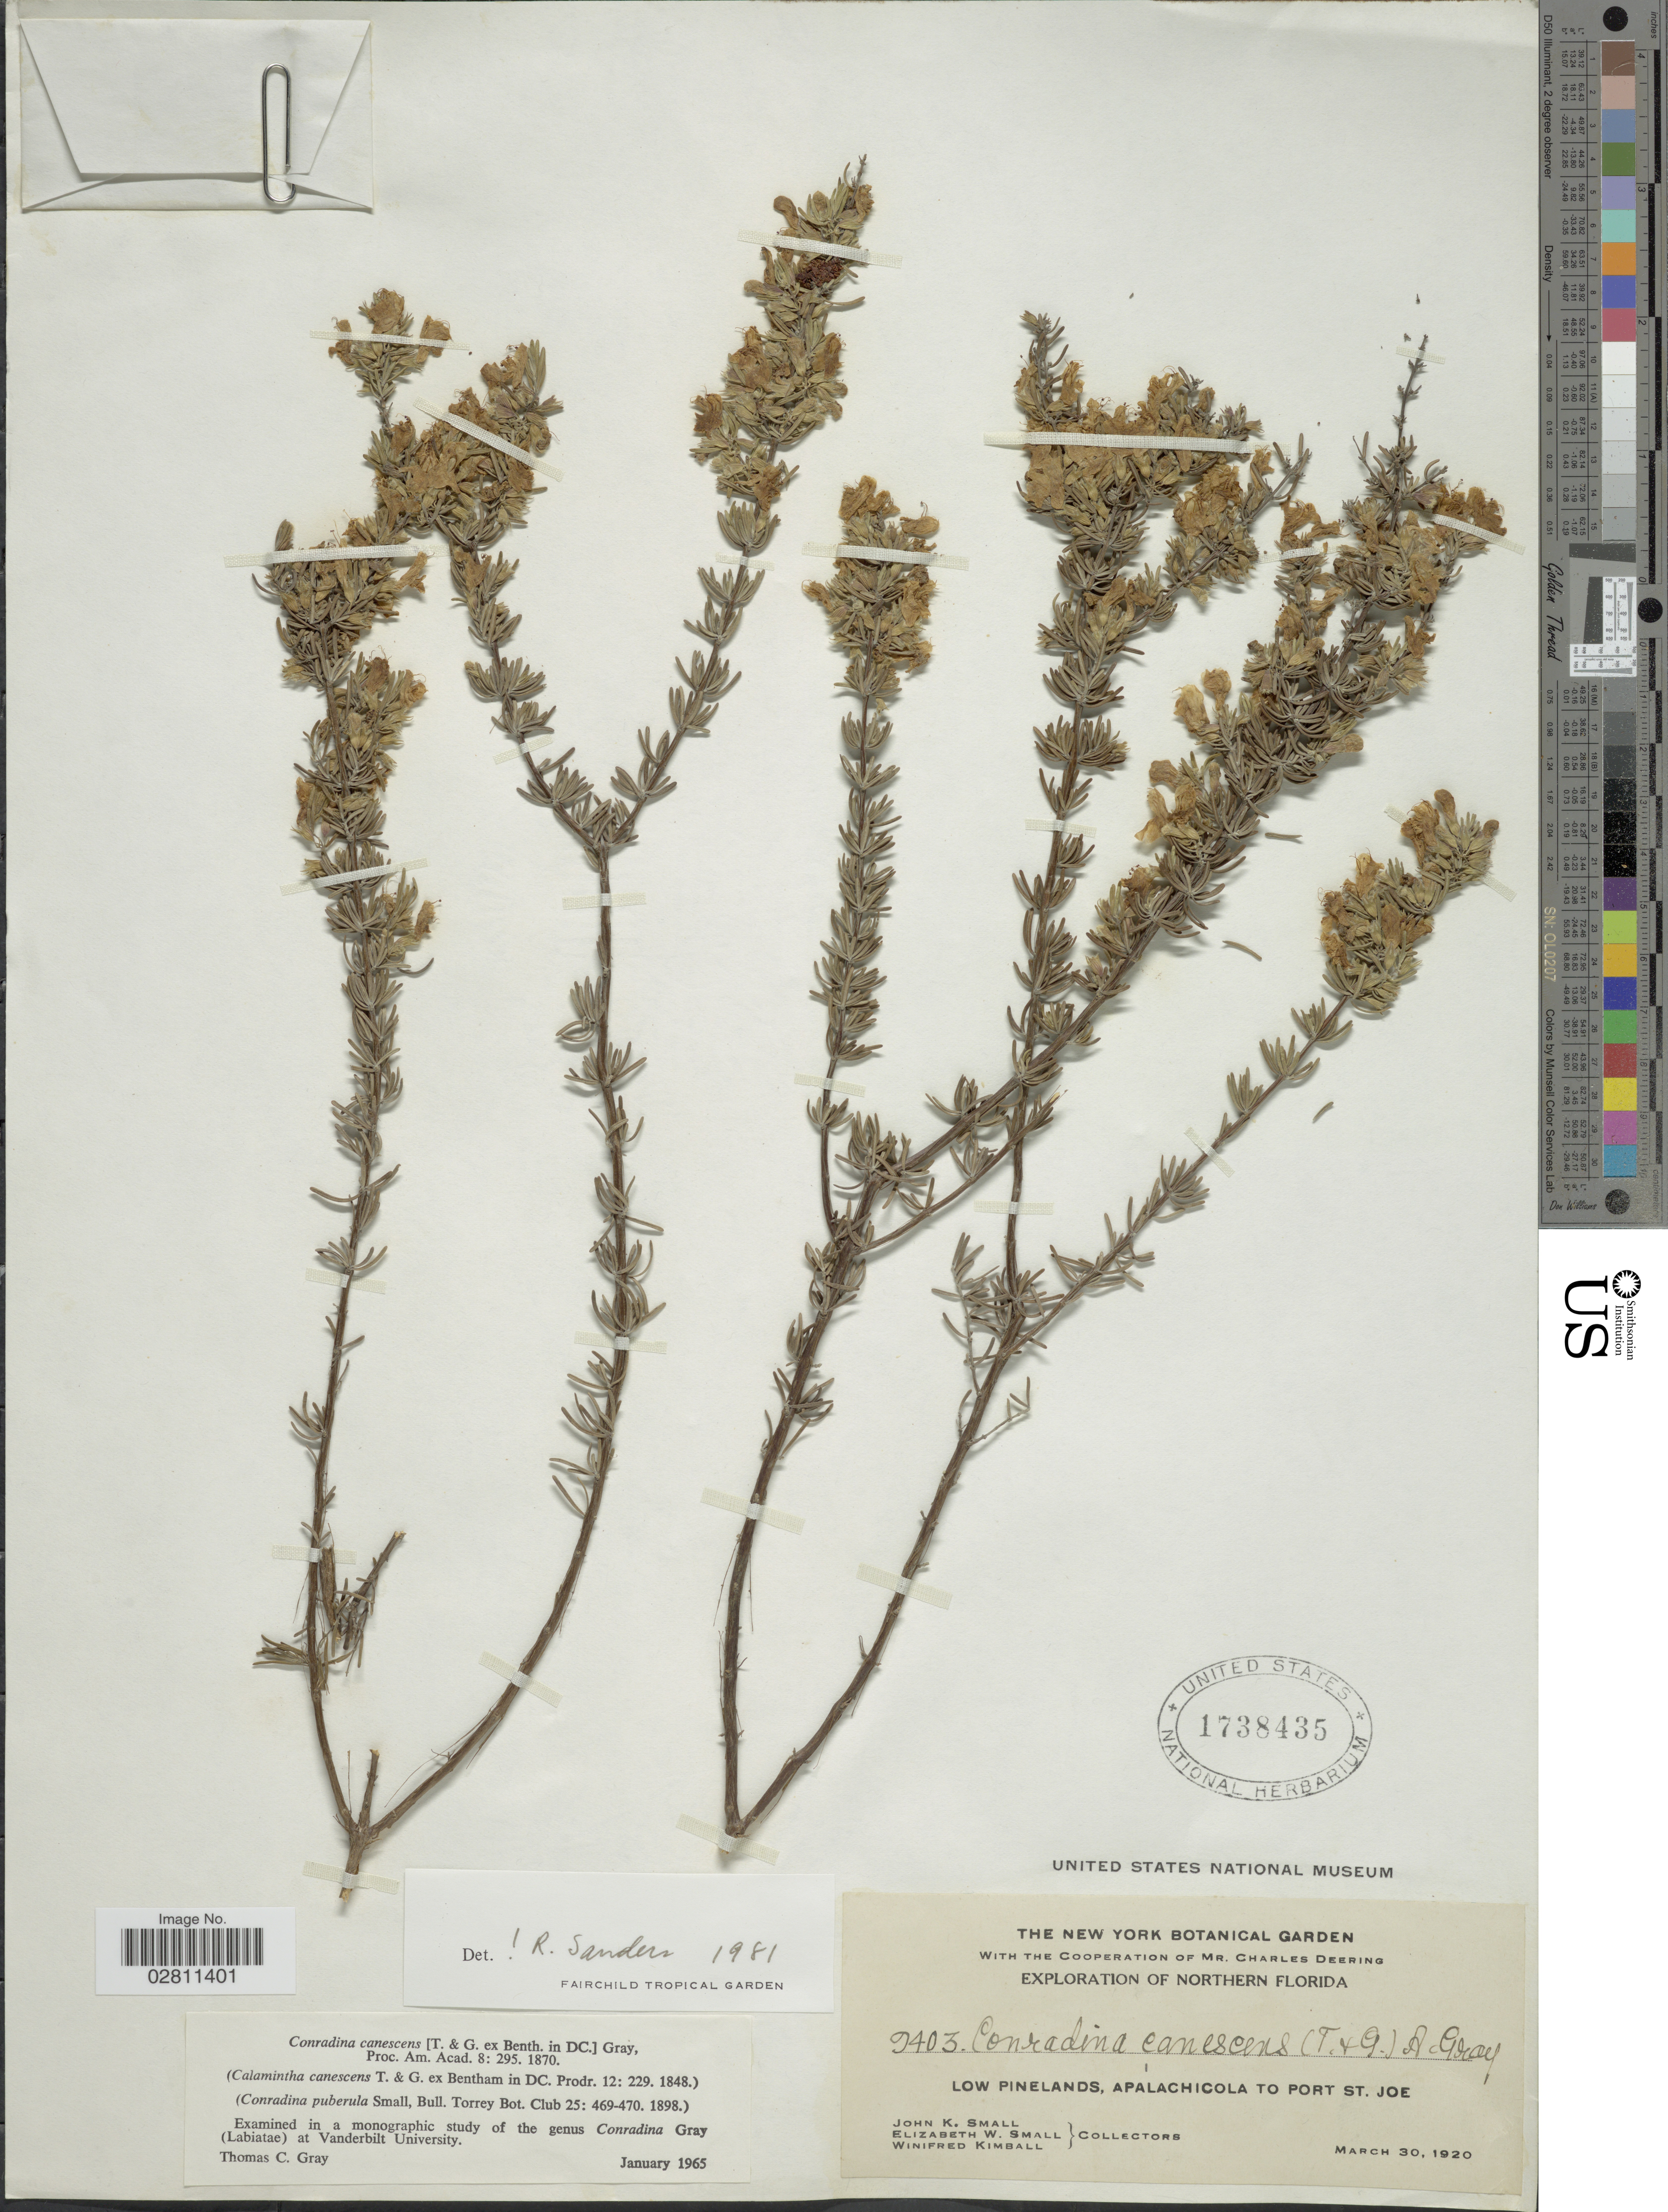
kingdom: Plantae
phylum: Tracheophyta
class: Magnoliopsida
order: Lamiales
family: Lamiaceae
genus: Conradina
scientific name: Conradina canescens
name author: A. Gray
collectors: J. K. Small, E. W. Small & W. Kimball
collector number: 9403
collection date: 1920-03-30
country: United States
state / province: Florida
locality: Northern Florida. Low pinelands, Apalachicola to Port St. Joe.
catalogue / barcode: US 1738435